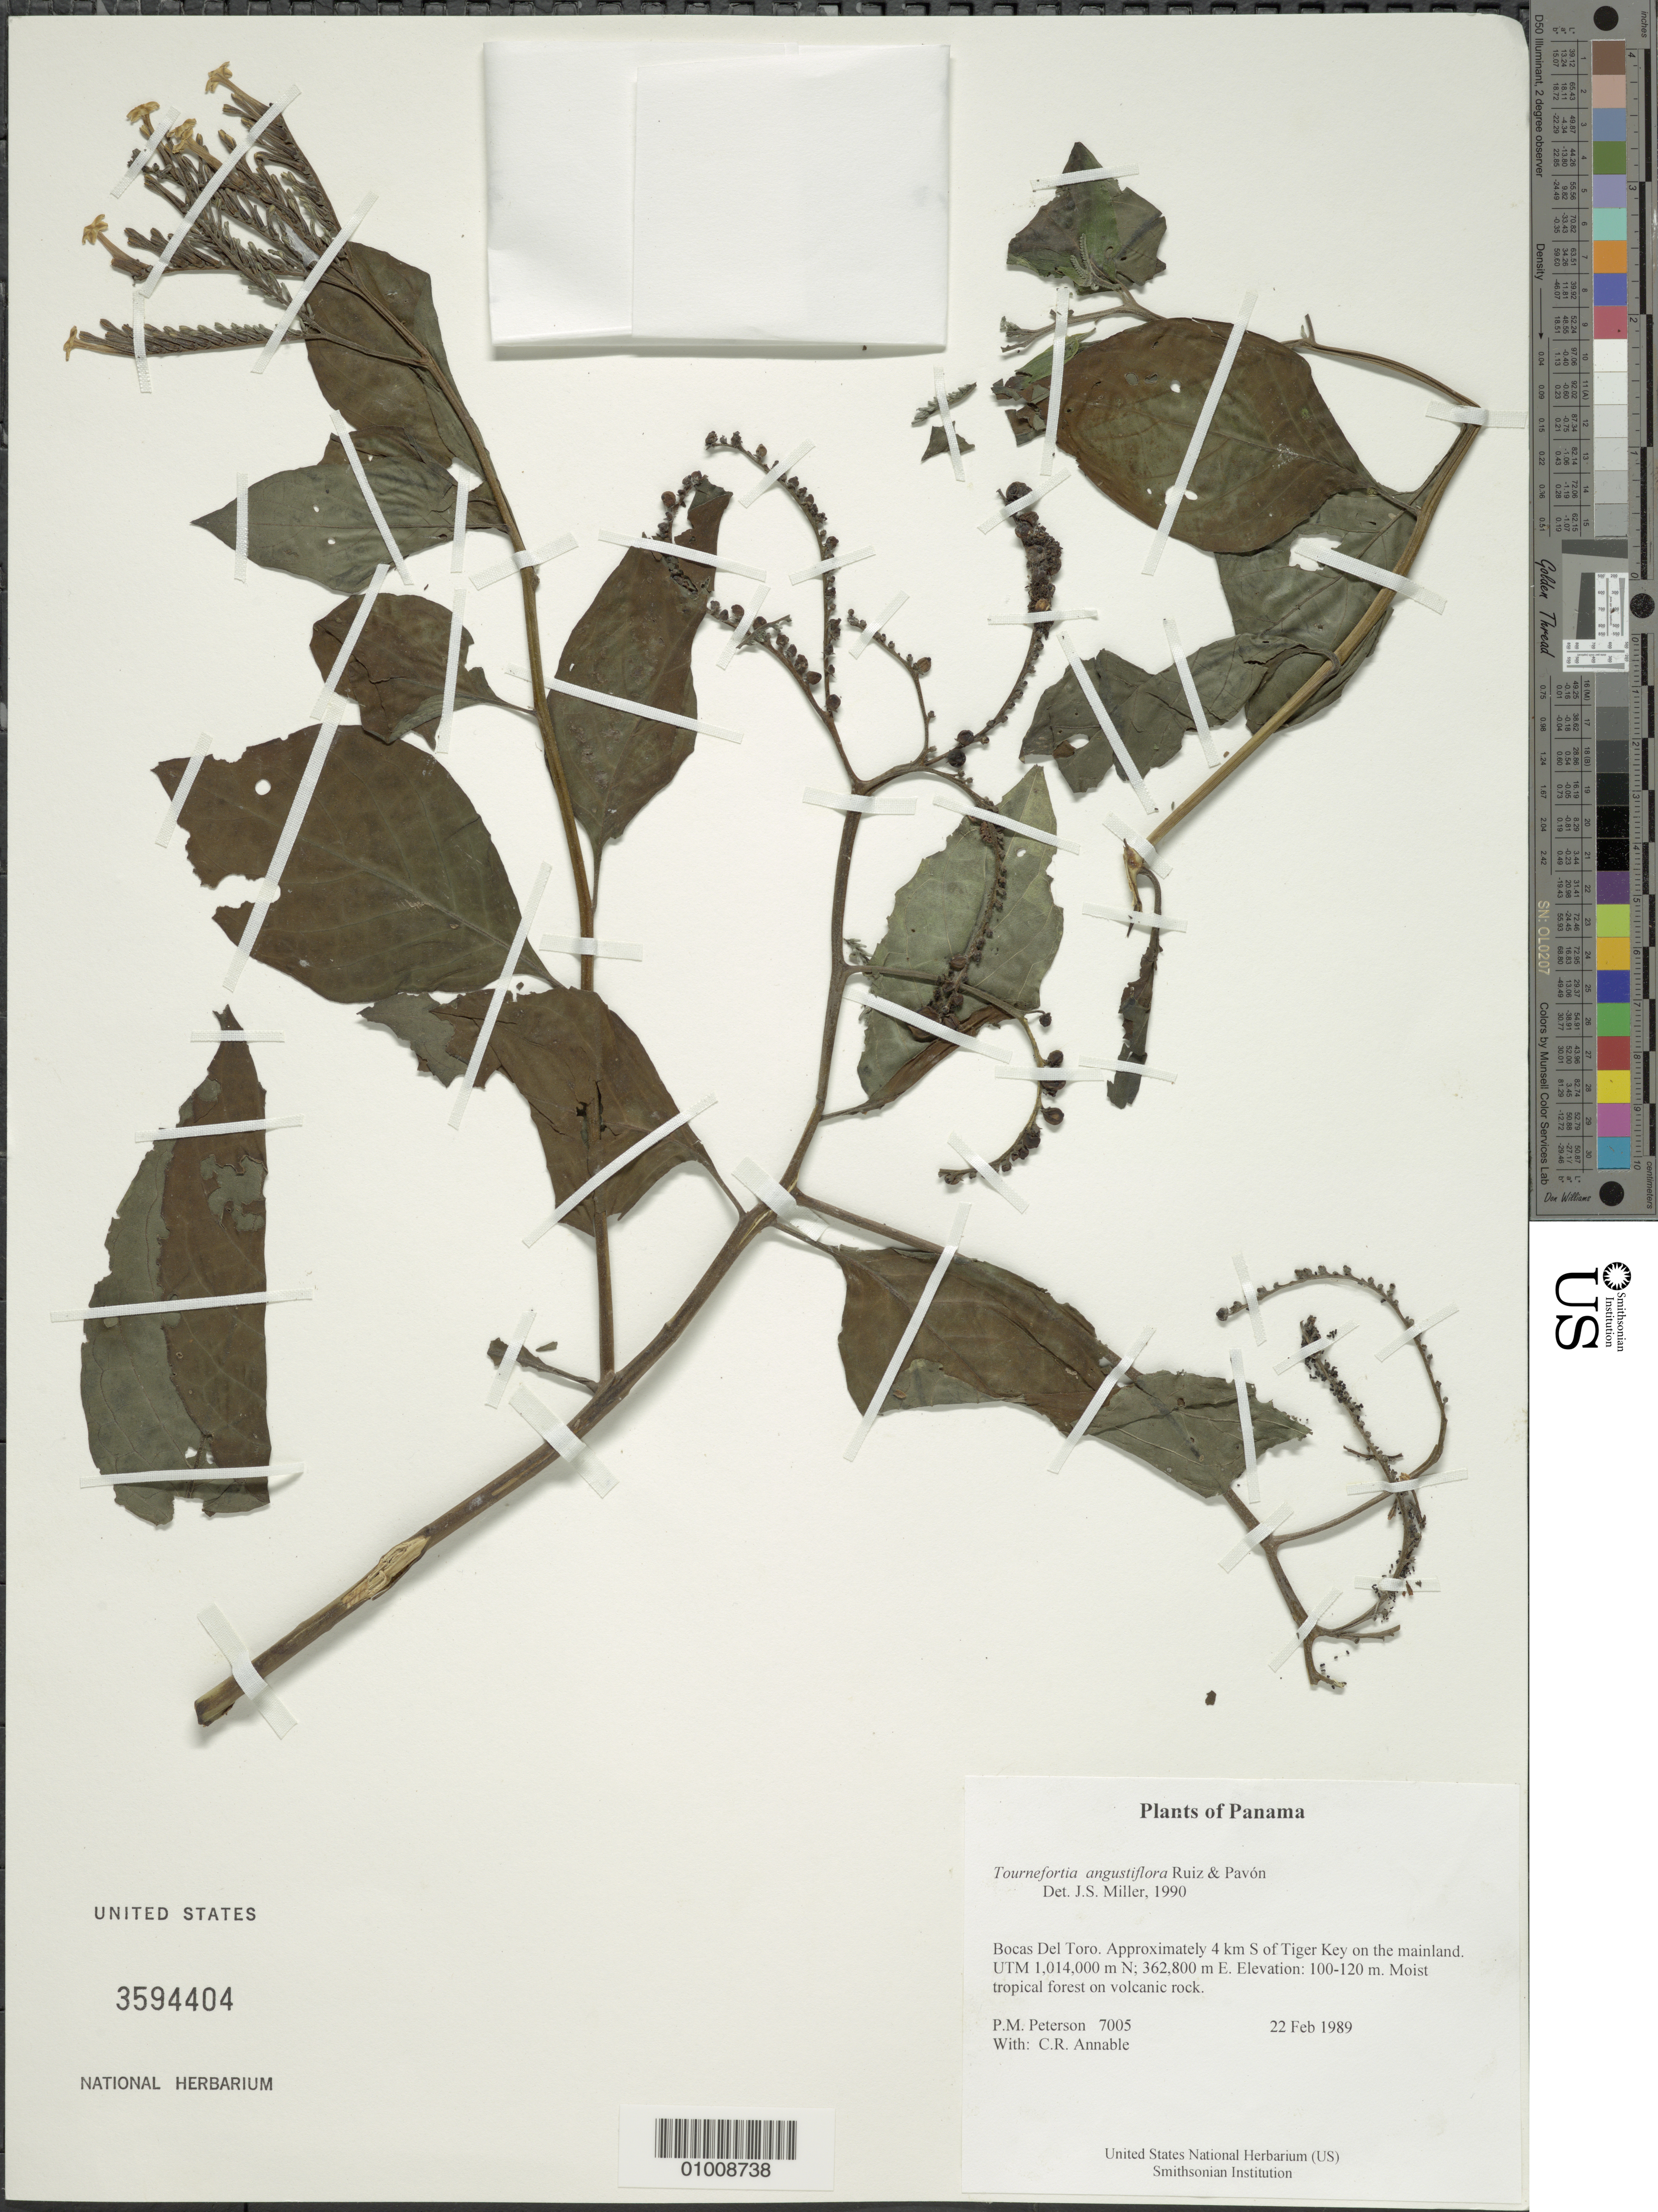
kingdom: Plantae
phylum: Tracheophyta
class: Magnoliopsida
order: Boraginales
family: Heliotropiaceae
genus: Tournefortia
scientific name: Tournefortia angustiflora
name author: Ruiz & Pav.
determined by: Miller, James S., (MO), Missouri Botanical Garden (UNITED STATES)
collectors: P. M. Peterson & C. R. Annable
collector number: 07005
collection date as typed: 22 Feb 1989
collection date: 1989-02-22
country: Panama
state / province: Bocas del Toro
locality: Approximately 4 km S of Tiger Key on the mainland. UTM 1,014,000 m N; 362,800 m E.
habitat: Moist tropical forest on volcanic rock.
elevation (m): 100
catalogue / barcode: US 3594404